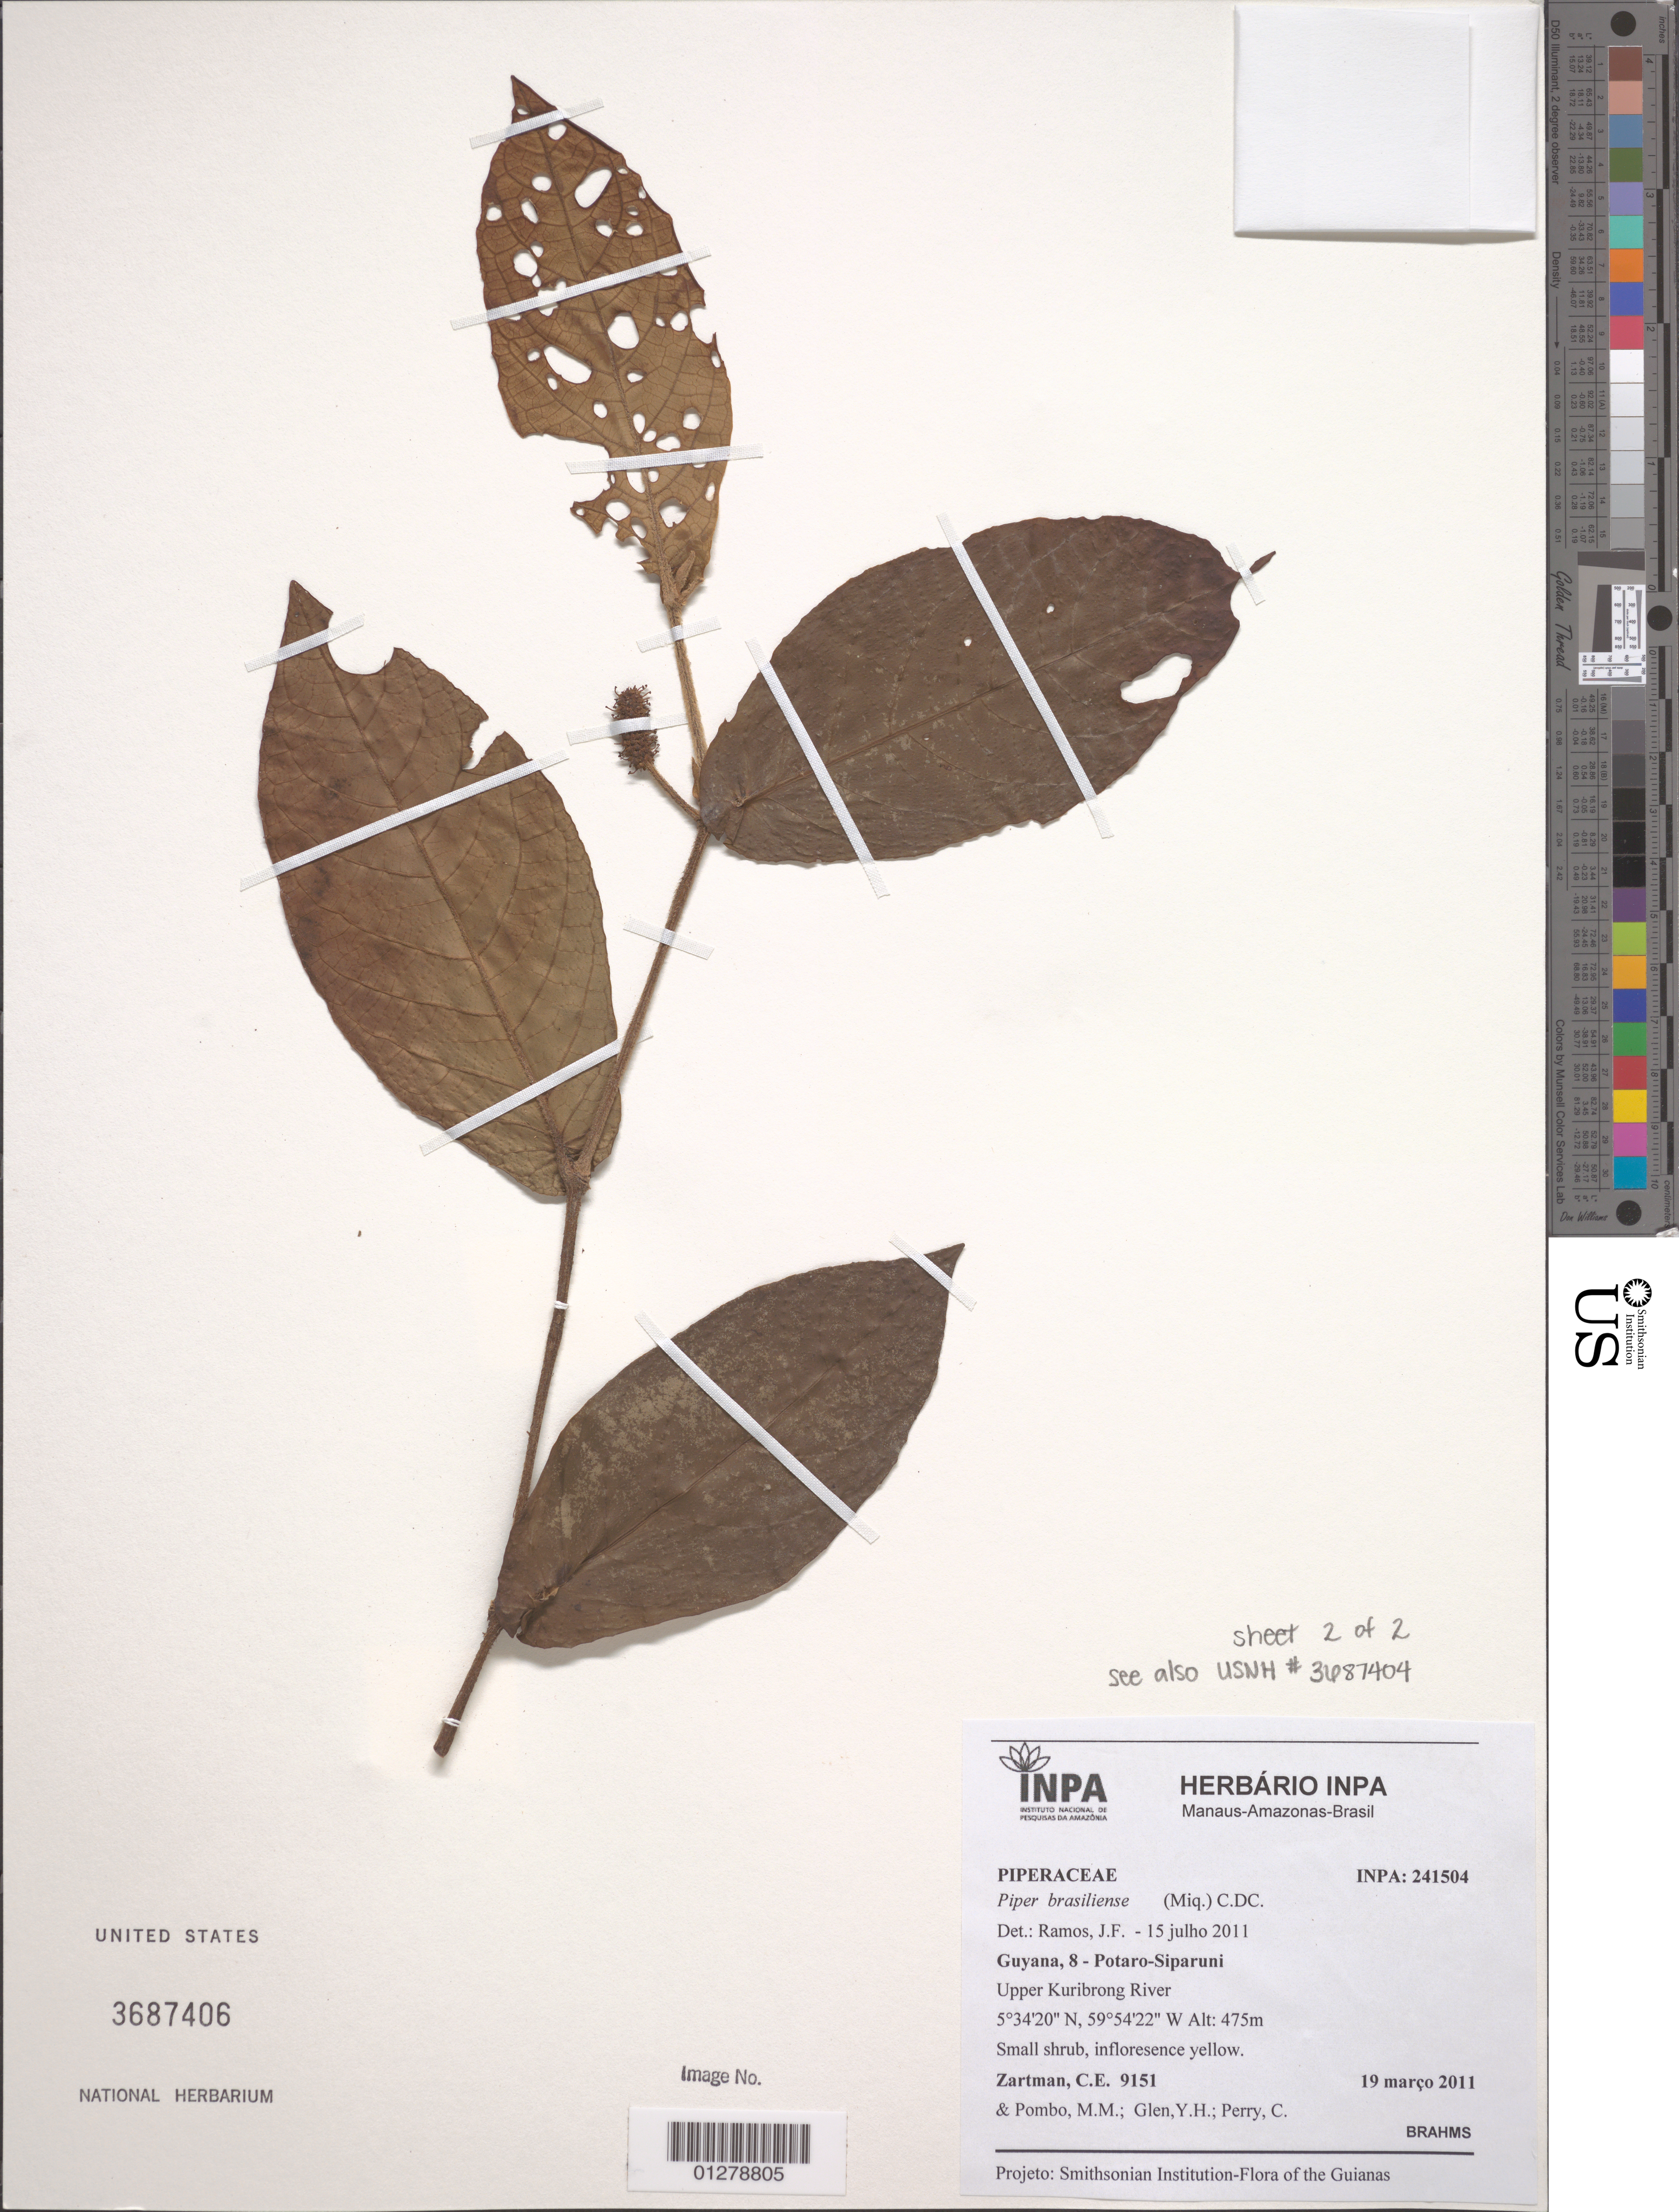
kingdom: Plantae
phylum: Tracheophyta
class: Magnoliopsida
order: Piperales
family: Piperaceae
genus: Piper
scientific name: Piper brasiliense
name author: C. DC.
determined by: Ramos, J. F.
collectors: C. Zartman, M. Pombo, Y. Glen & C. Perry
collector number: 9151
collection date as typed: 19 Mar 2011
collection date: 2011-03-19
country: Guyana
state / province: Potaro-Siparuni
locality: Upper Kuribrong River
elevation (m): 475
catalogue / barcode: US 3687406